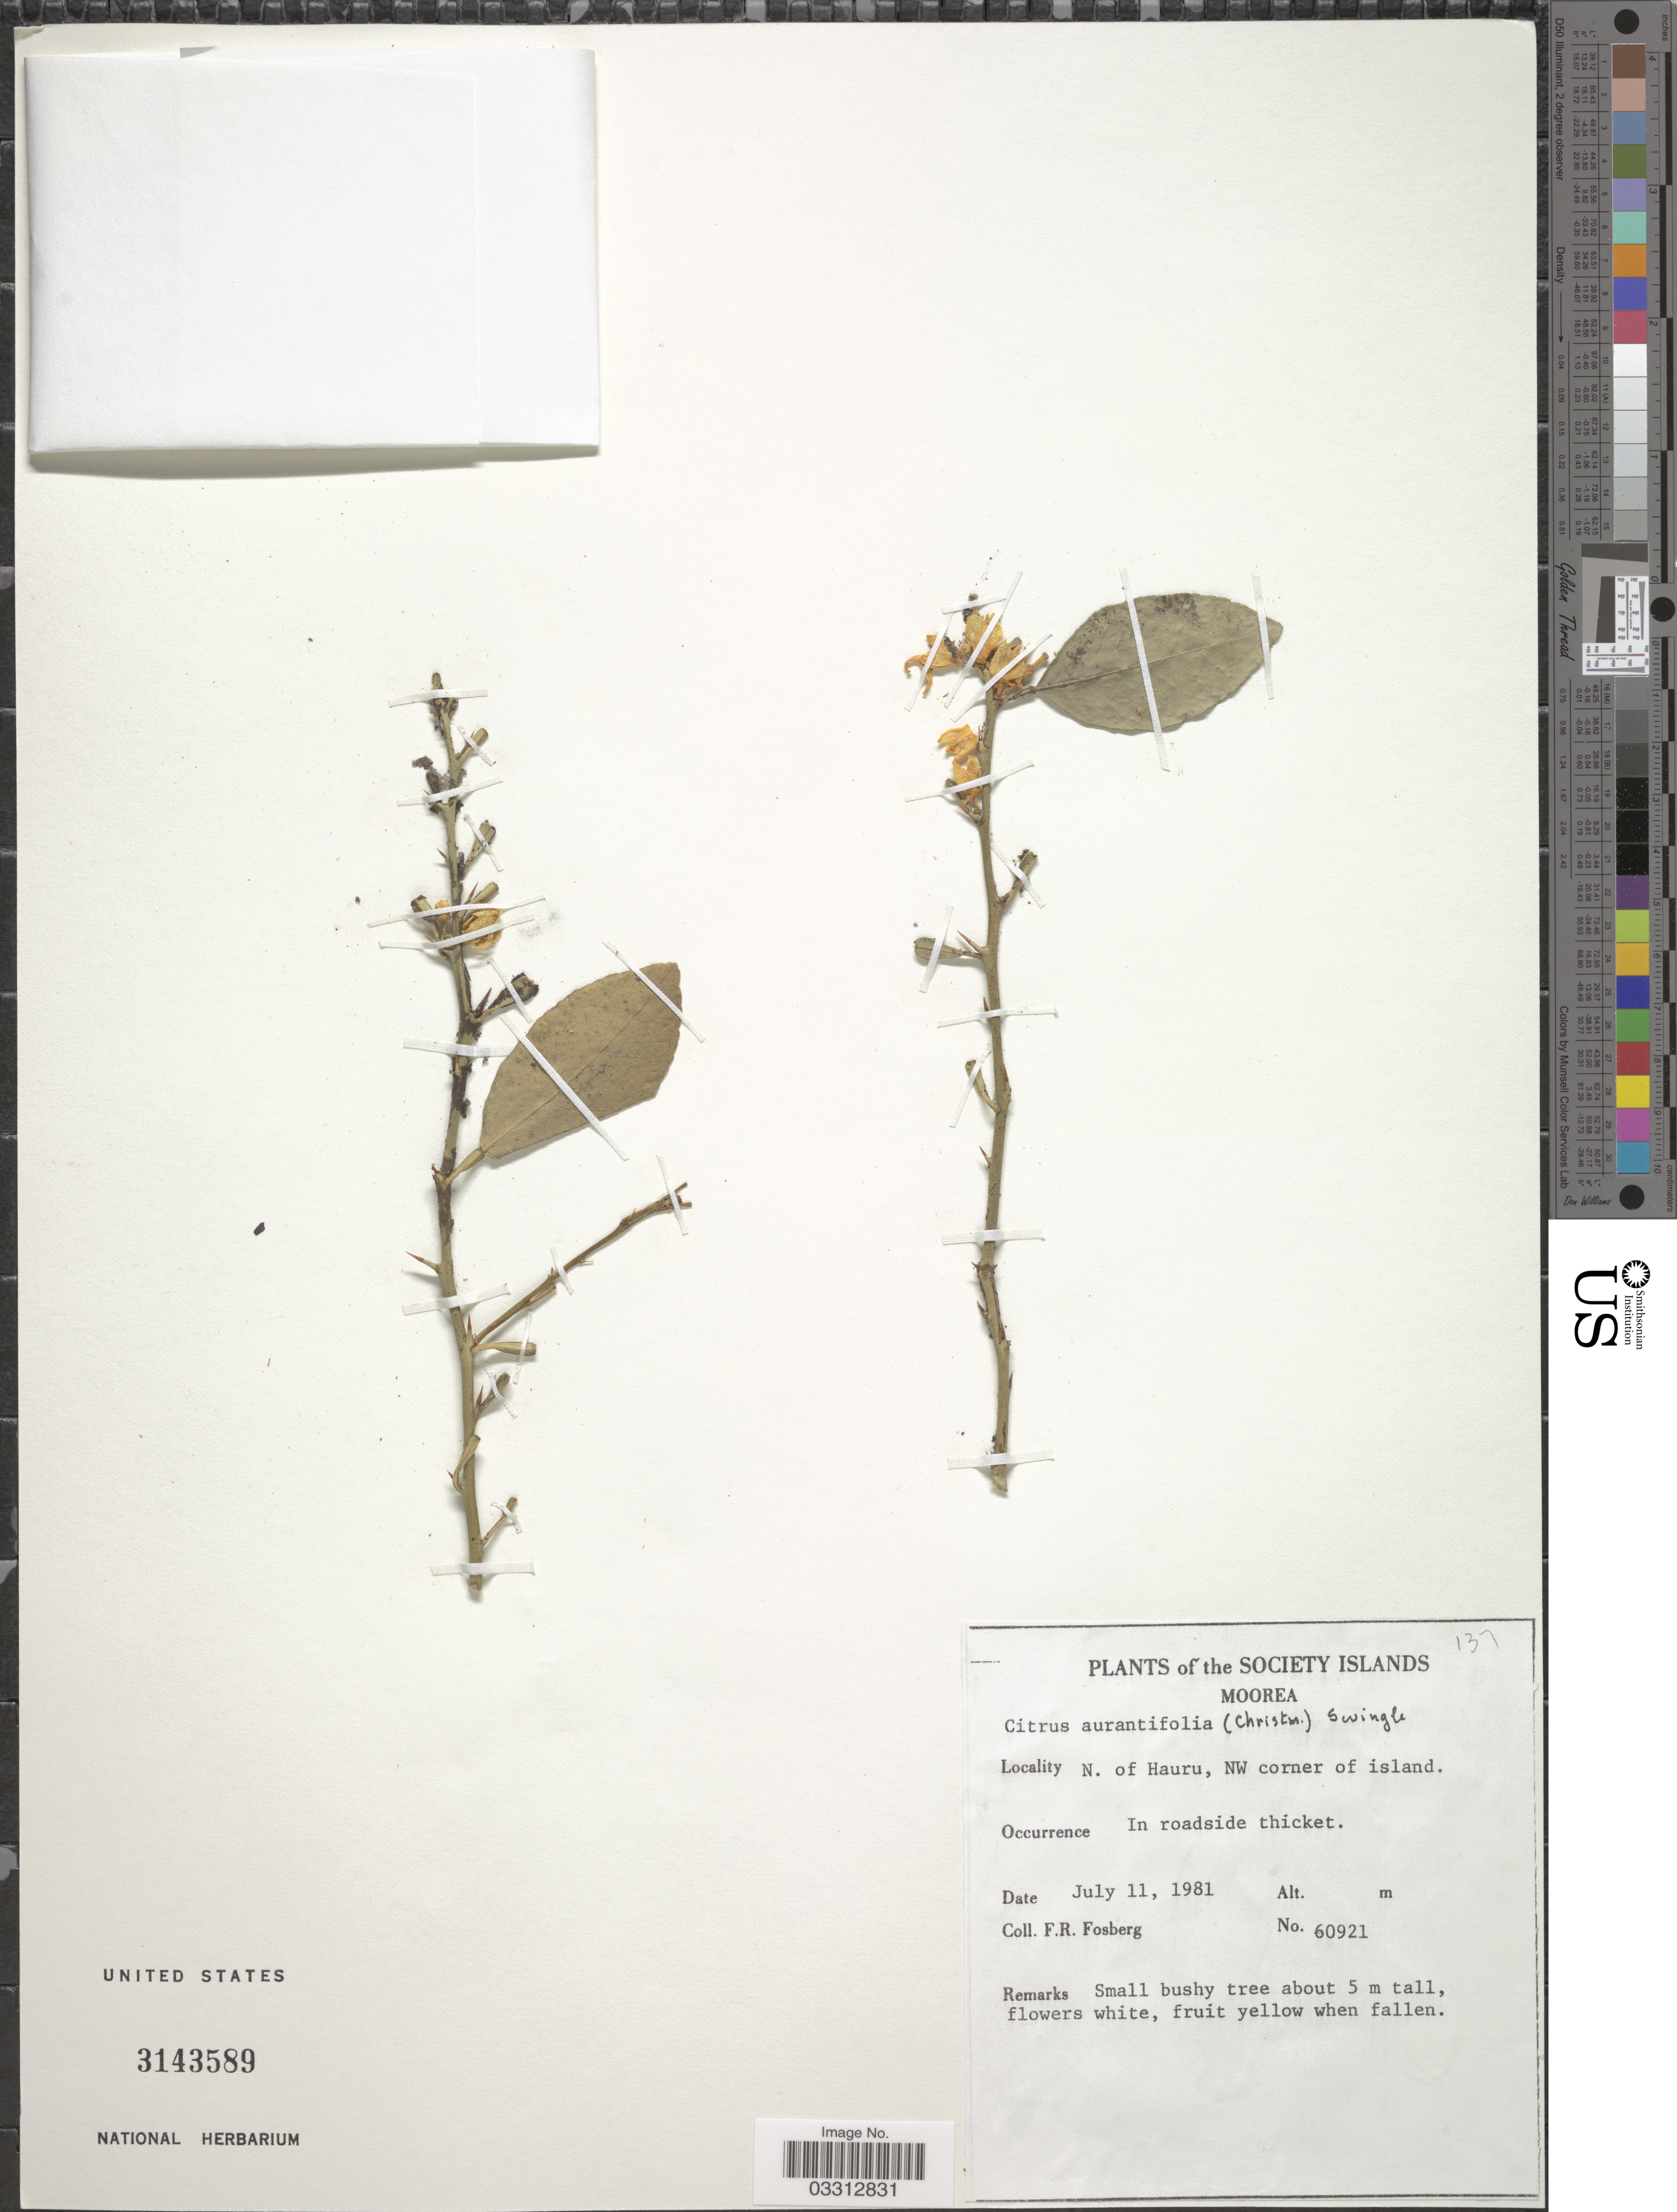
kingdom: Plantae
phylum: Tracheophyta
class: Magnoliopsida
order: Sapindales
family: Rutaceae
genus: Citrus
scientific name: Citrus x aurantifolia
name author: (Christm.) Swingle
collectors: F. R. Fosberg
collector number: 60921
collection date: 1981-07-11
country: French Polynesia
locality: The Society Islands, Moorea, N. of Hauru, NW corner of island.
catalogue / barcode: US 3143589